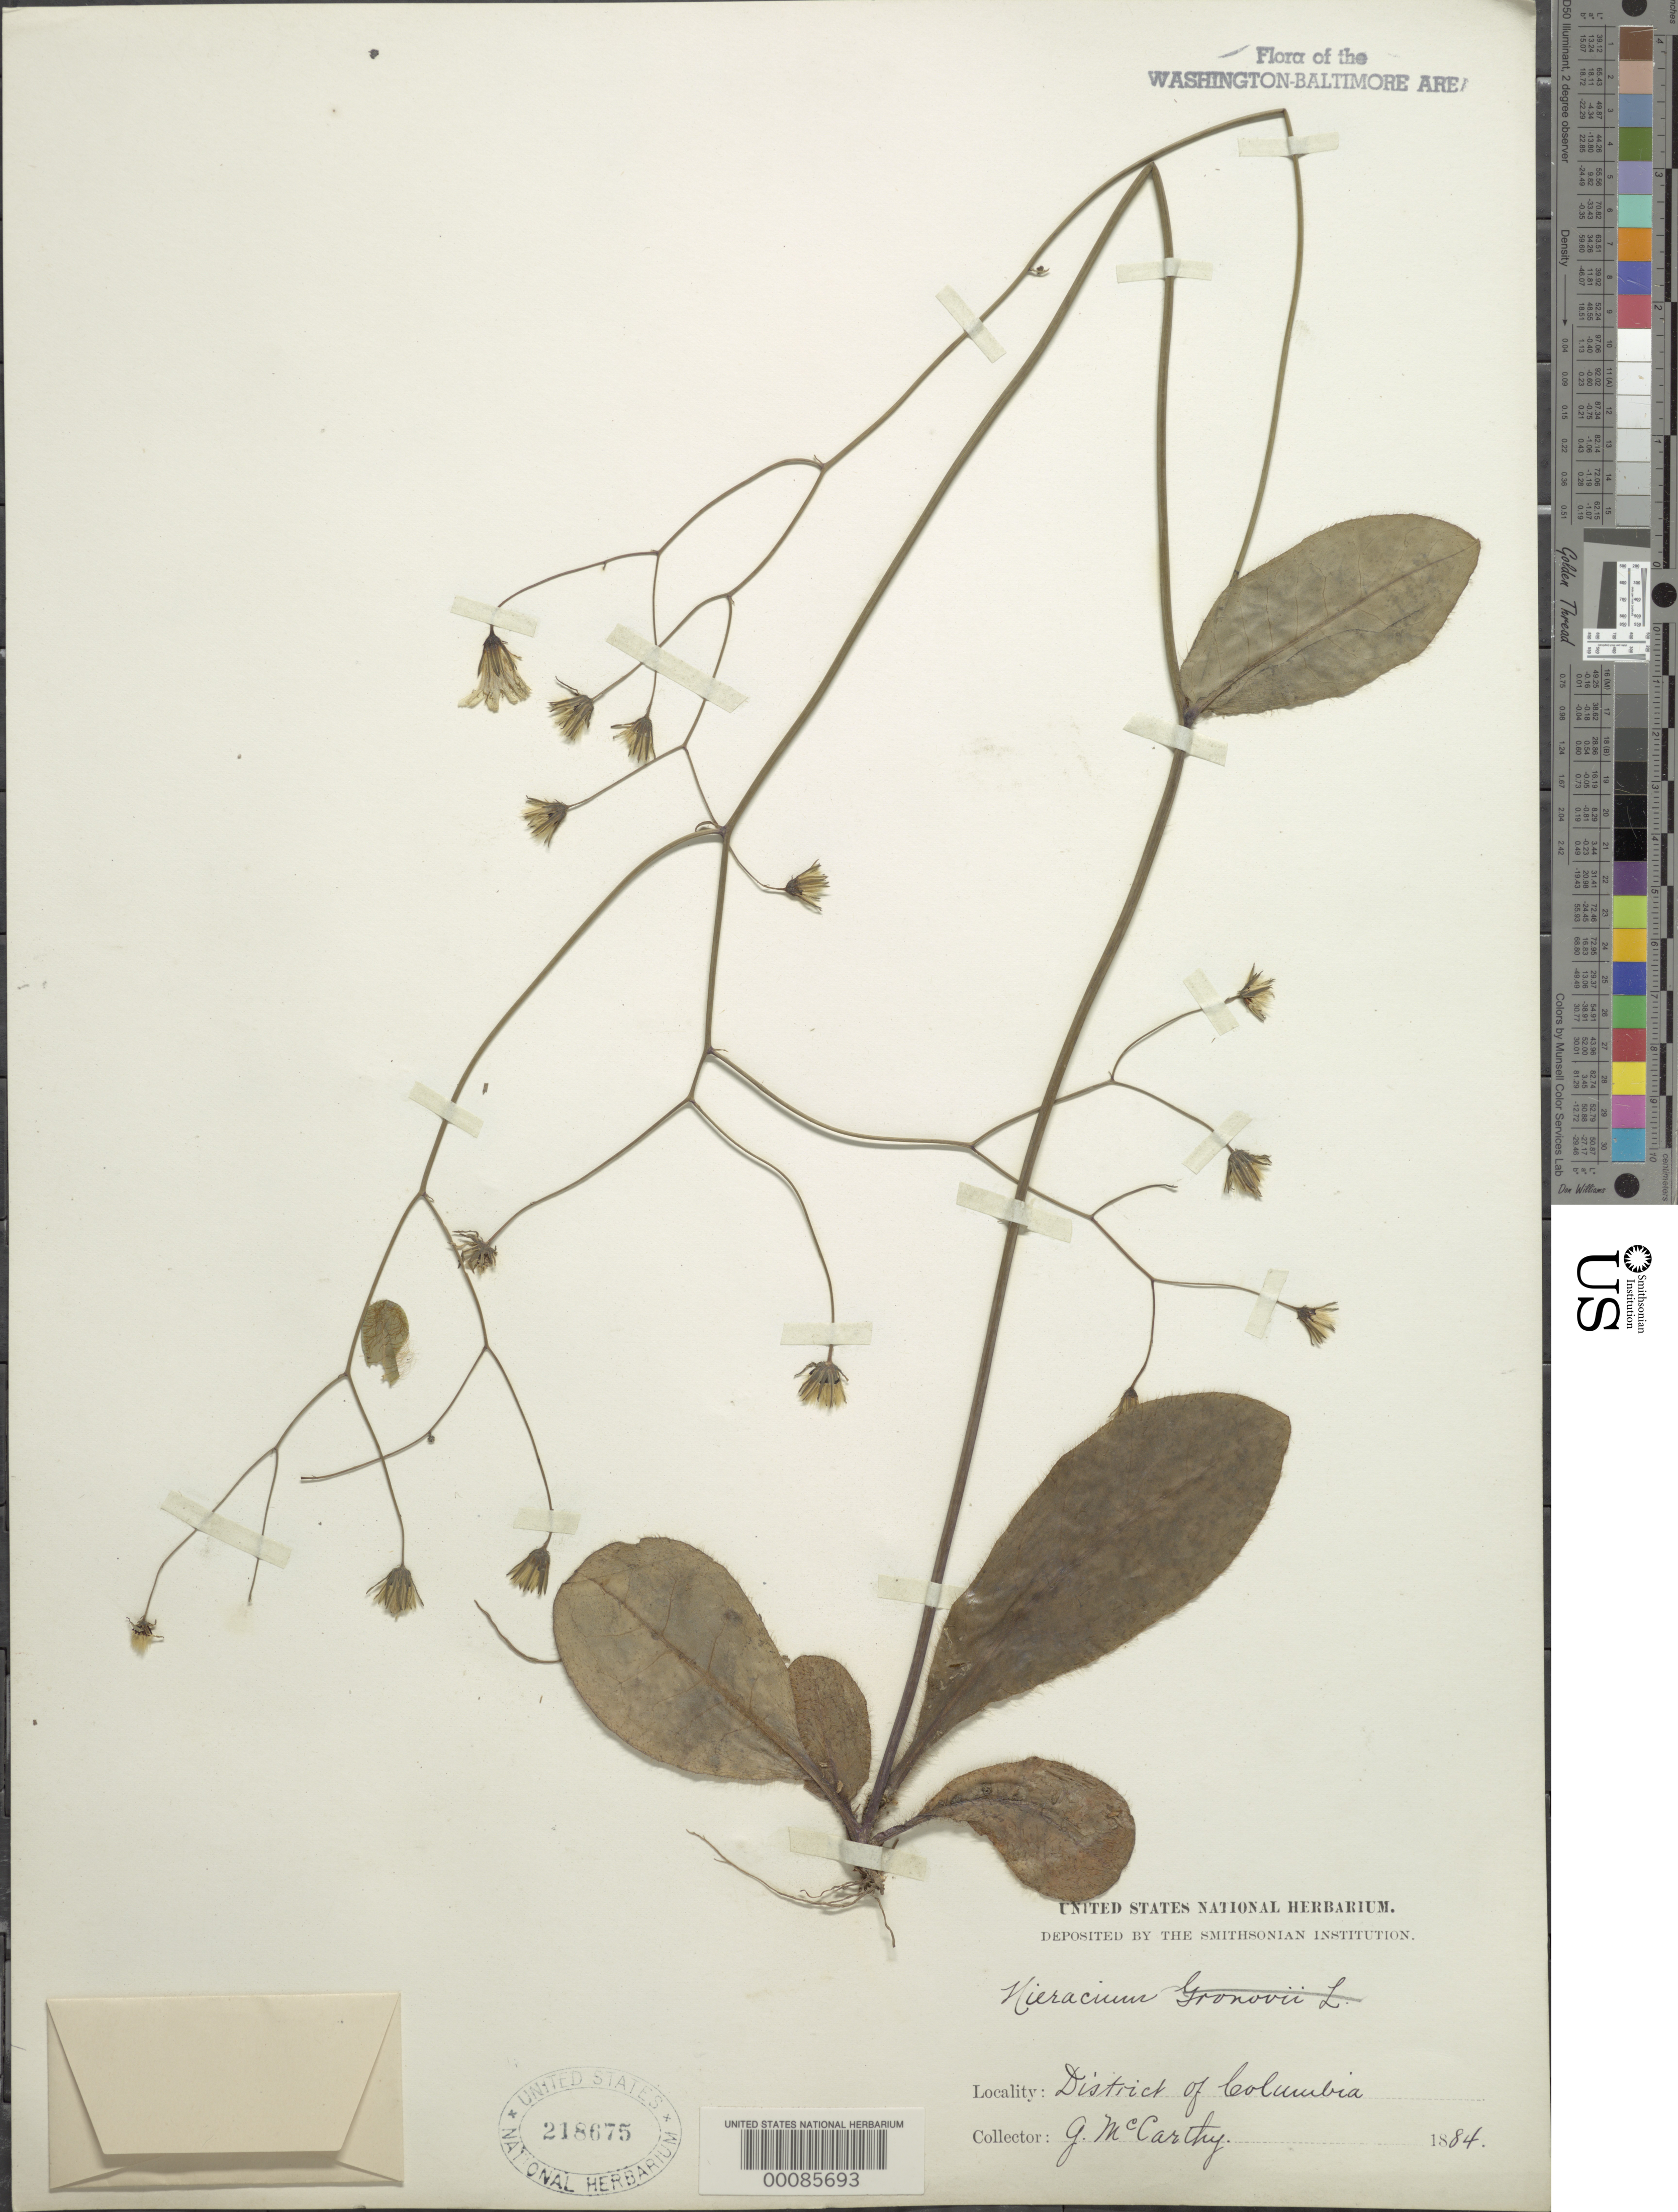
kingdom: Plantae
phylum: Tracheophyta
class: Magnoliopsida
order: Asterales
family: Asteraceae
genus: Hieracium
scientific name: Hieracium venosum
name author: L.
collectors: G. McCarthy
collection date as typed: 1884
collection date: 1884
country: United States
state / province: District of Columbia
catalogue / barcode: US 218675